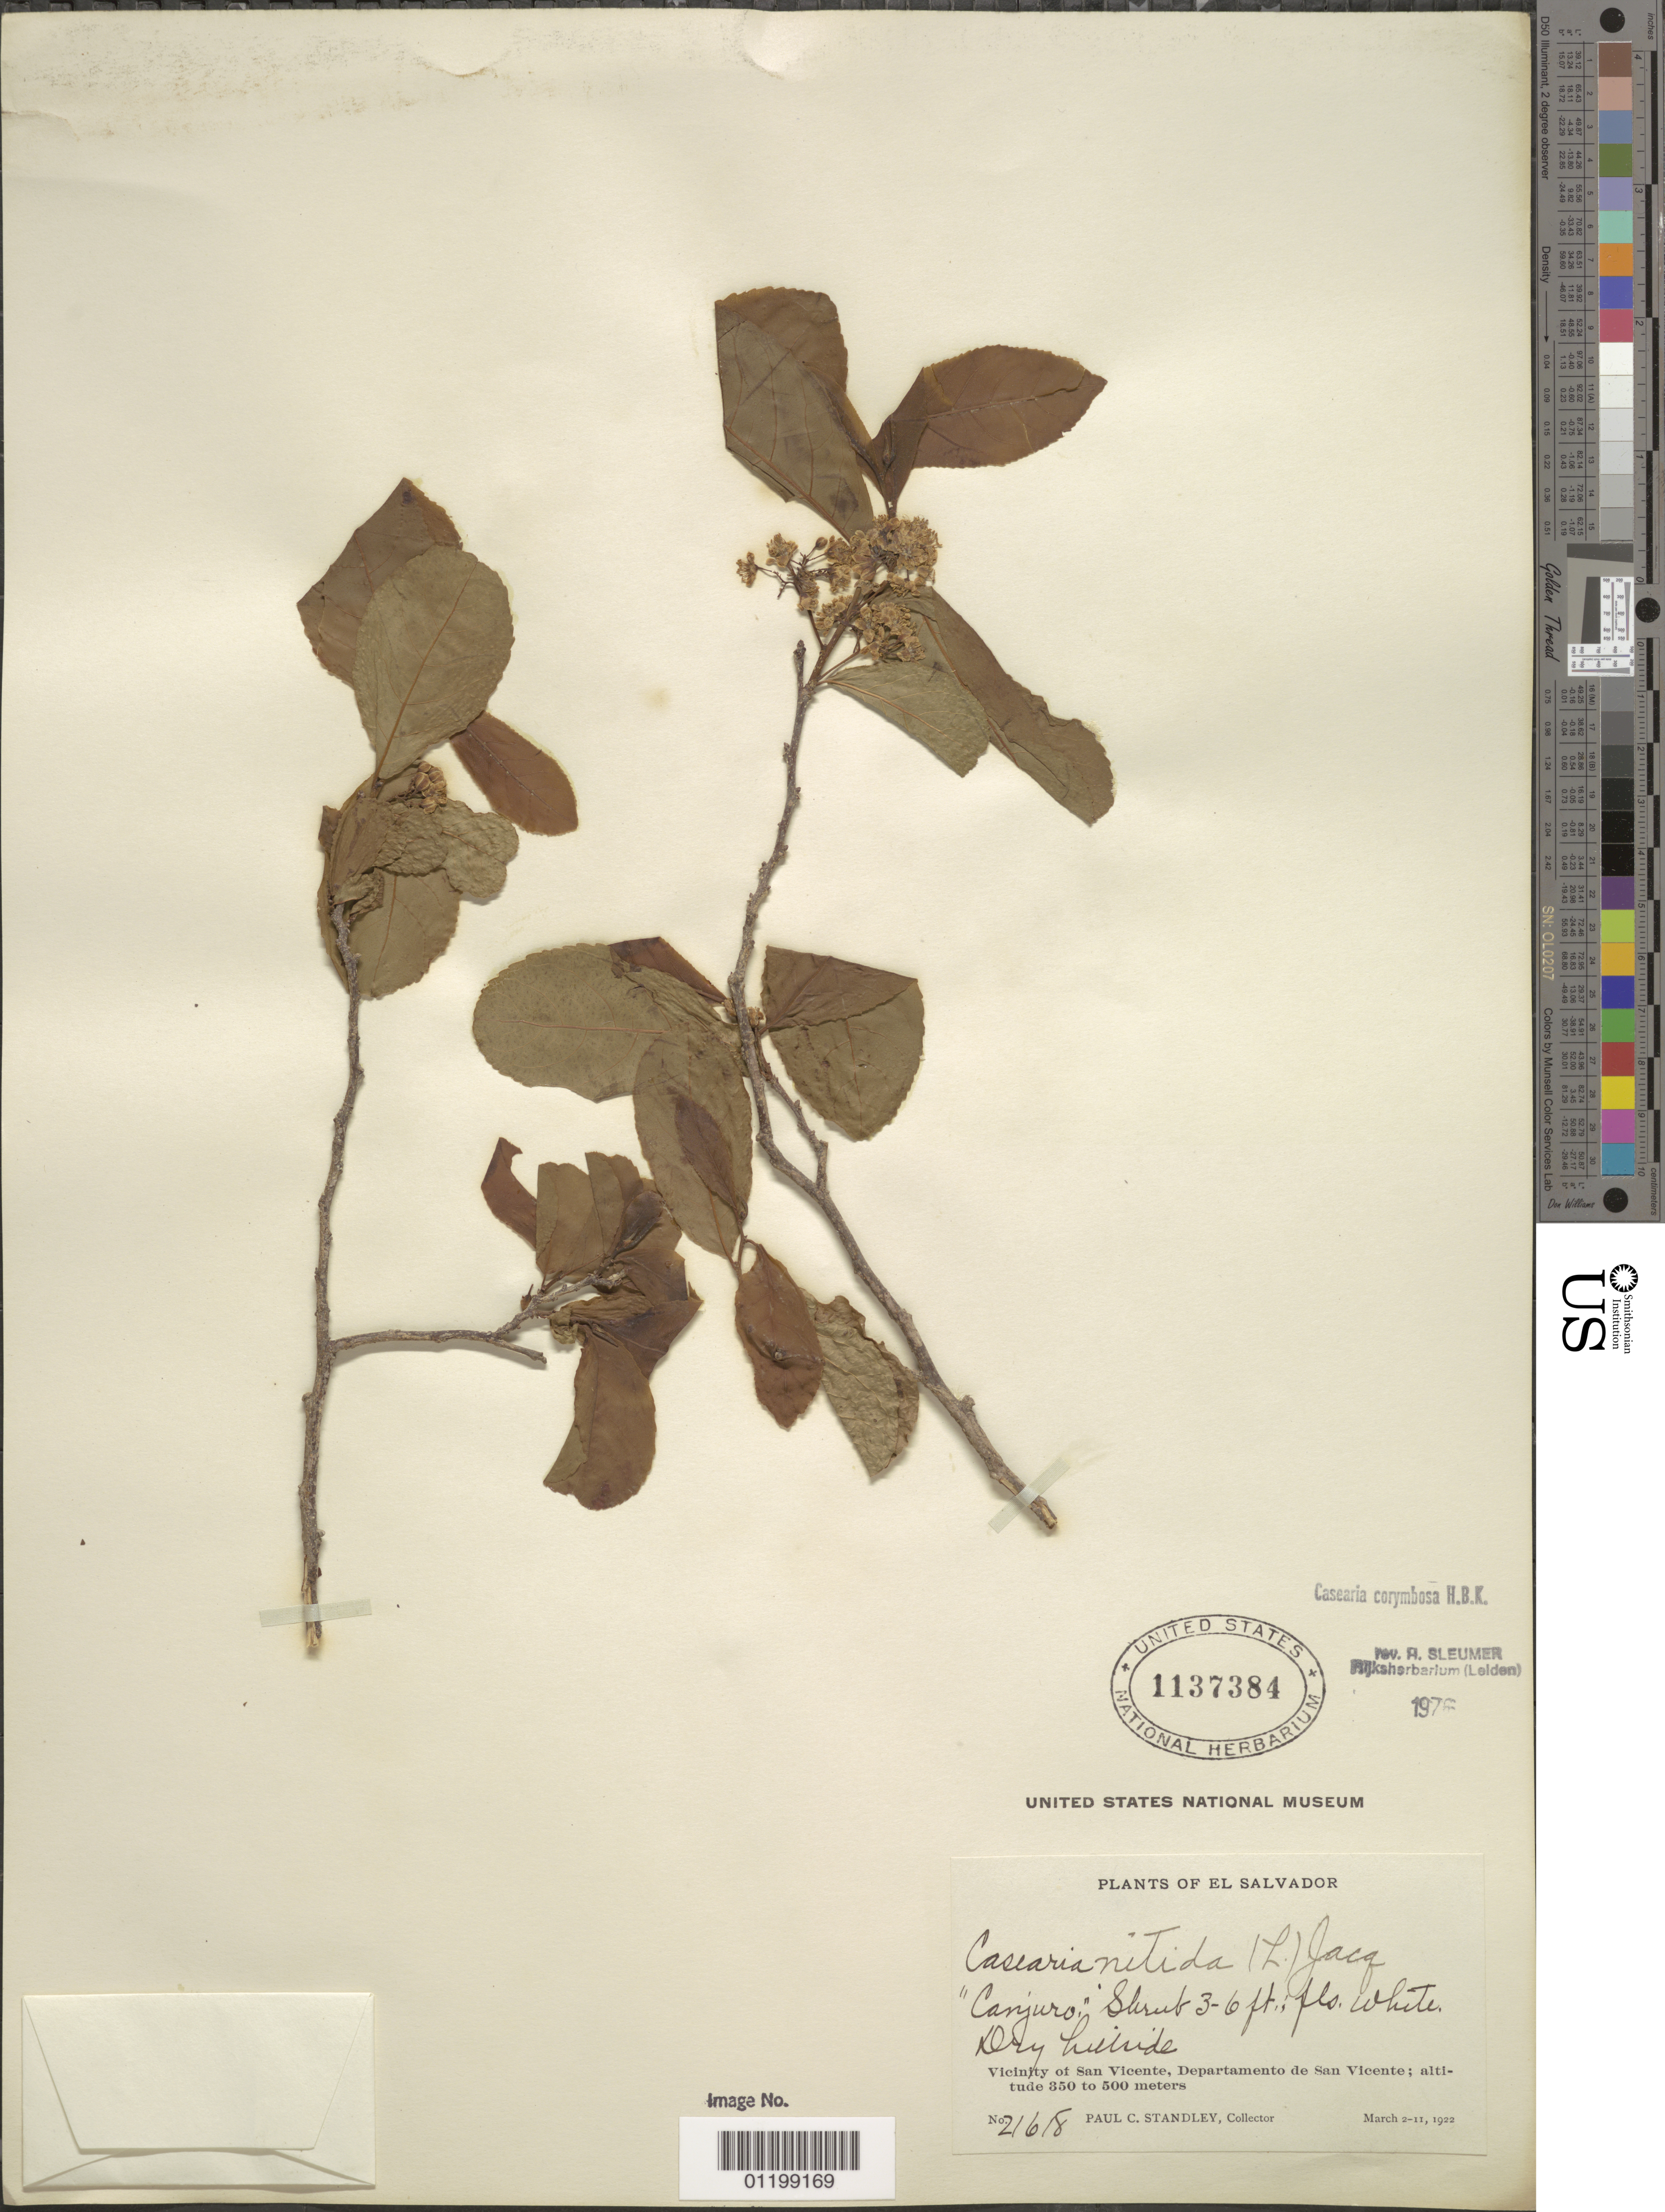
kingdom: Plantae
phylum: Tracheophyta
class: Magnoliopsida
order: Malpighiales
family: Salicaceae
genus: Casearia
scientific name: Casearia corymbosa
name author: Kunth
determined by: Sleumer, H. O.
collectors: P. C. Standley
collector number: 21618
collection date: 1922-03-02/1922-03-11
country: El Salvador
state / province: San Vincente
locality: Vicinity of San Vicente.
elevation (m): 350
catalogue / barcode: US 1137384